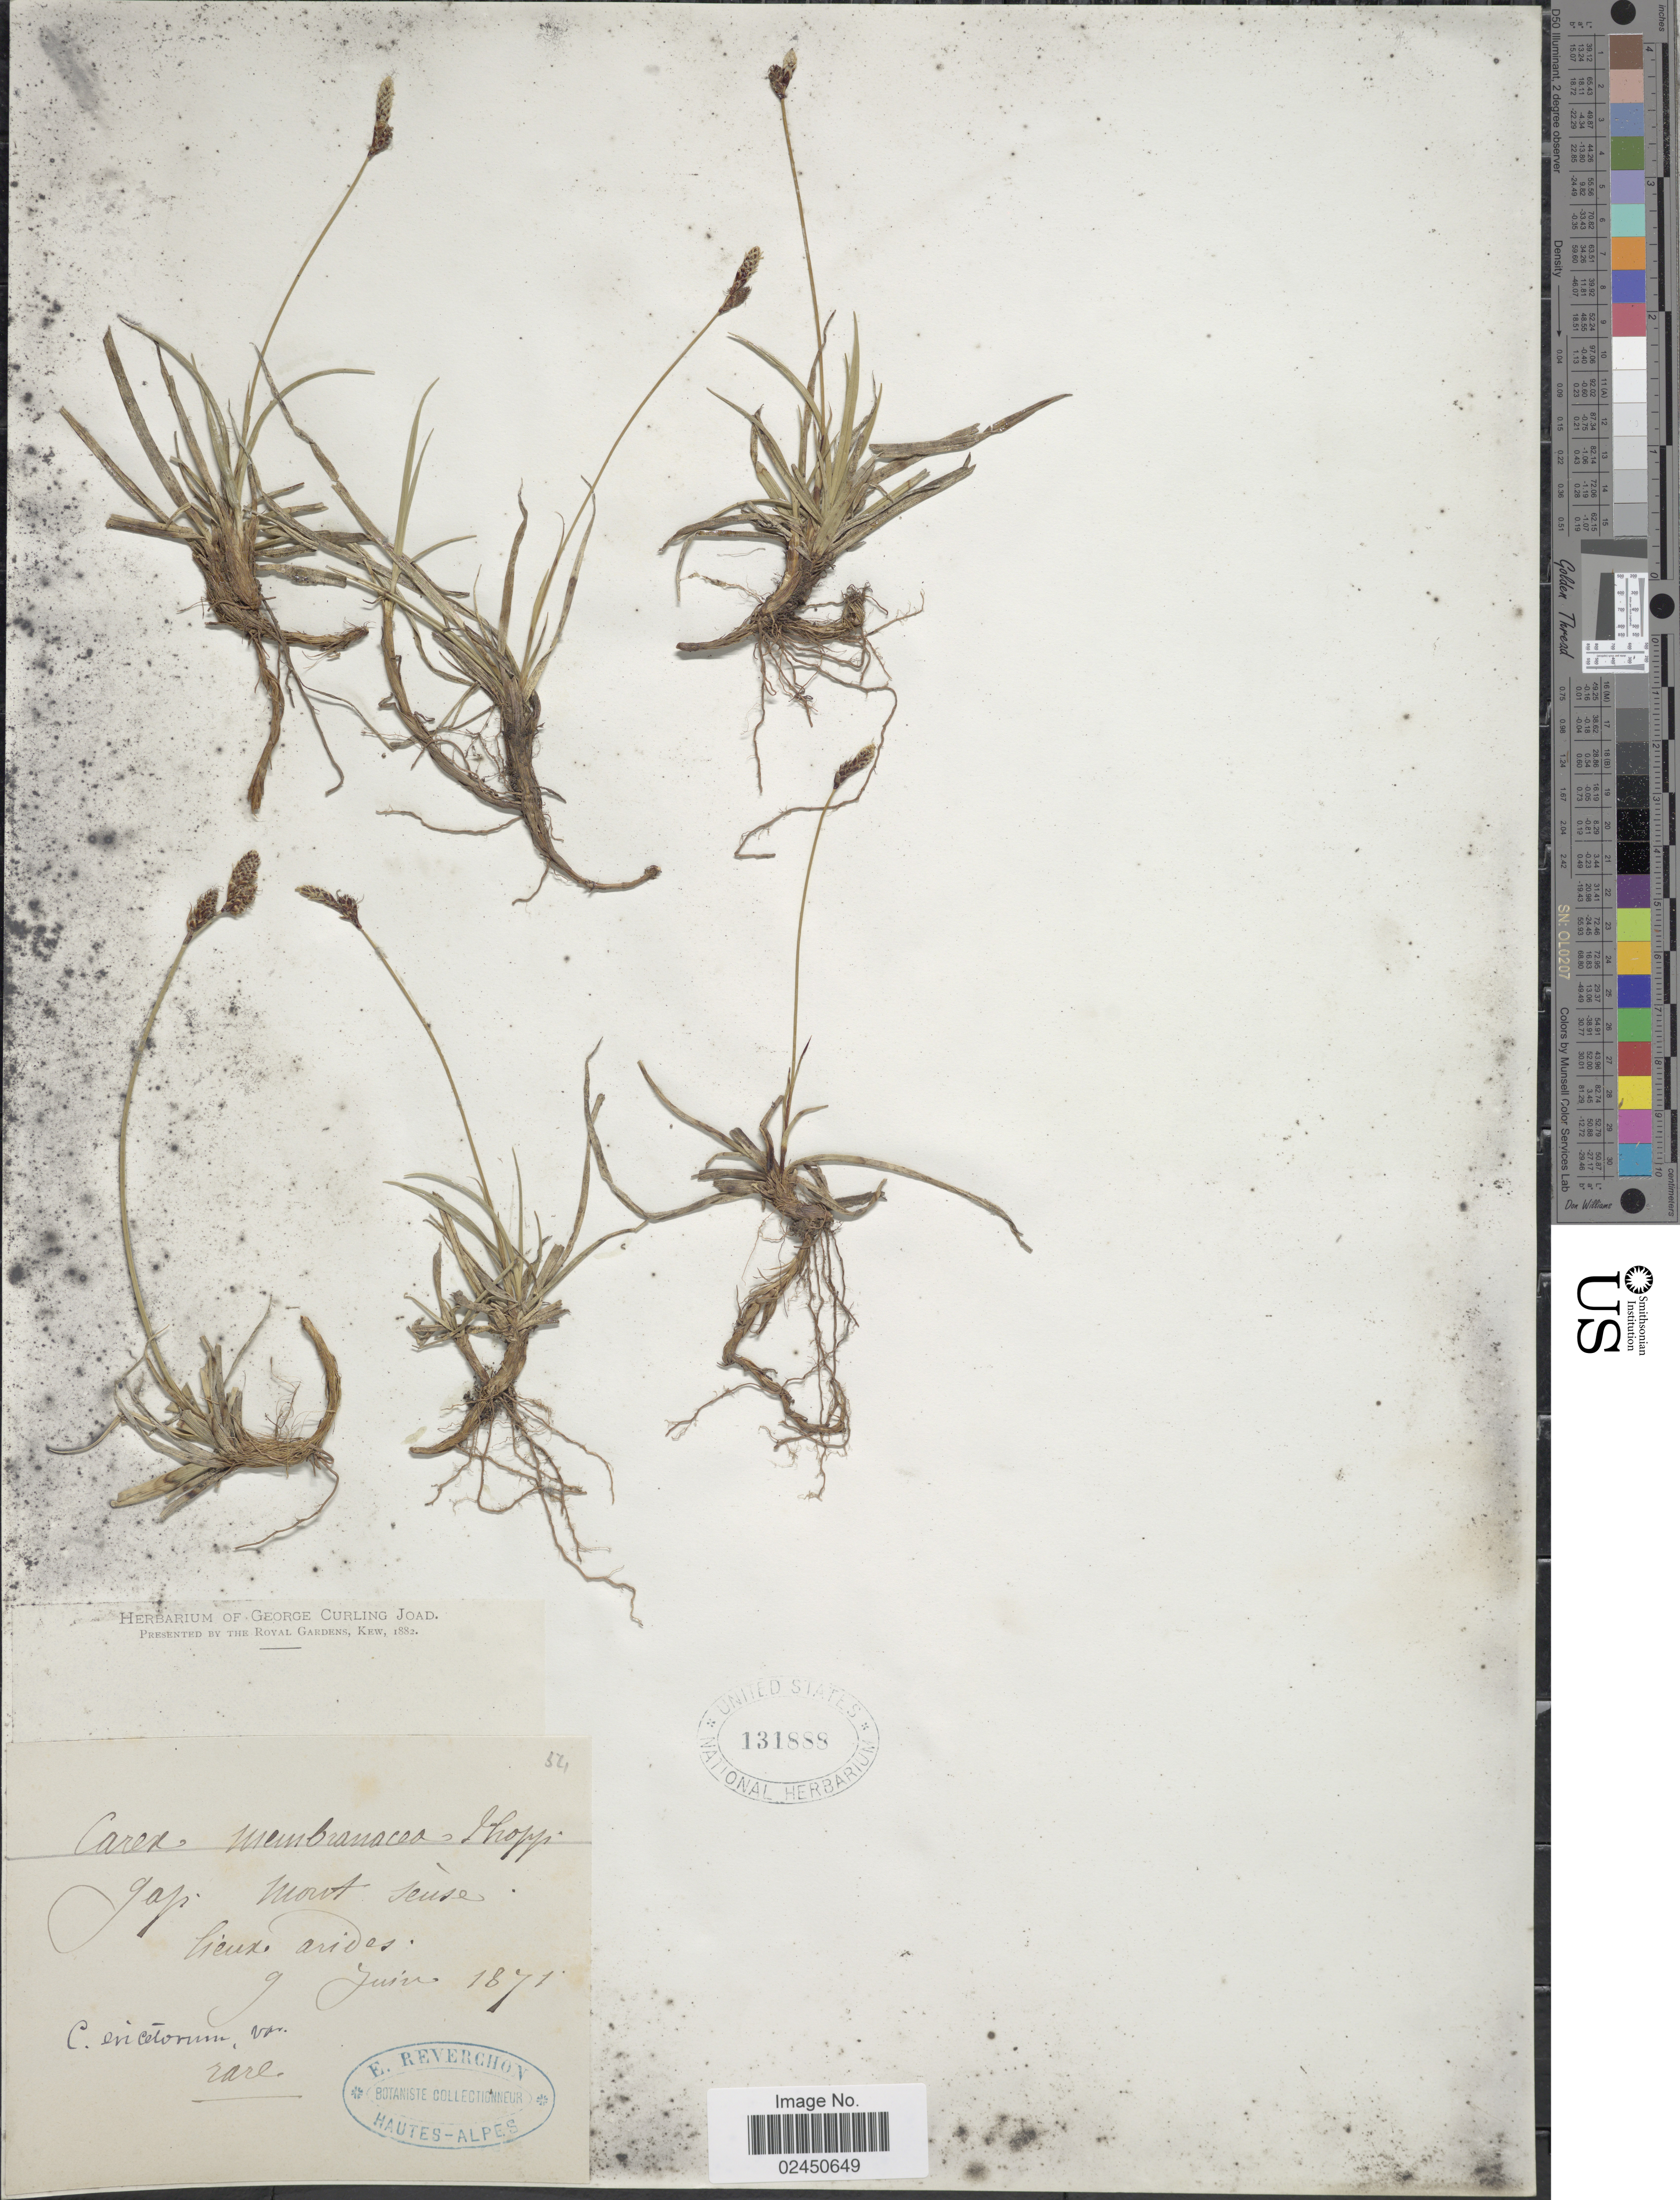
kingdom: Plantae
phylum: Tracheophyta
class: Liliopsida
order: Poales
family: Cyperaceae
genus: Carex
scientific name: Carex membranacea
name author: Hook.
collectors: E. Reverchon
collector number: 54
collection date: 1871-06-09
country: France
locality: Gap. Mont Seuse. lieux arides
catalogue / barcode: US 131888